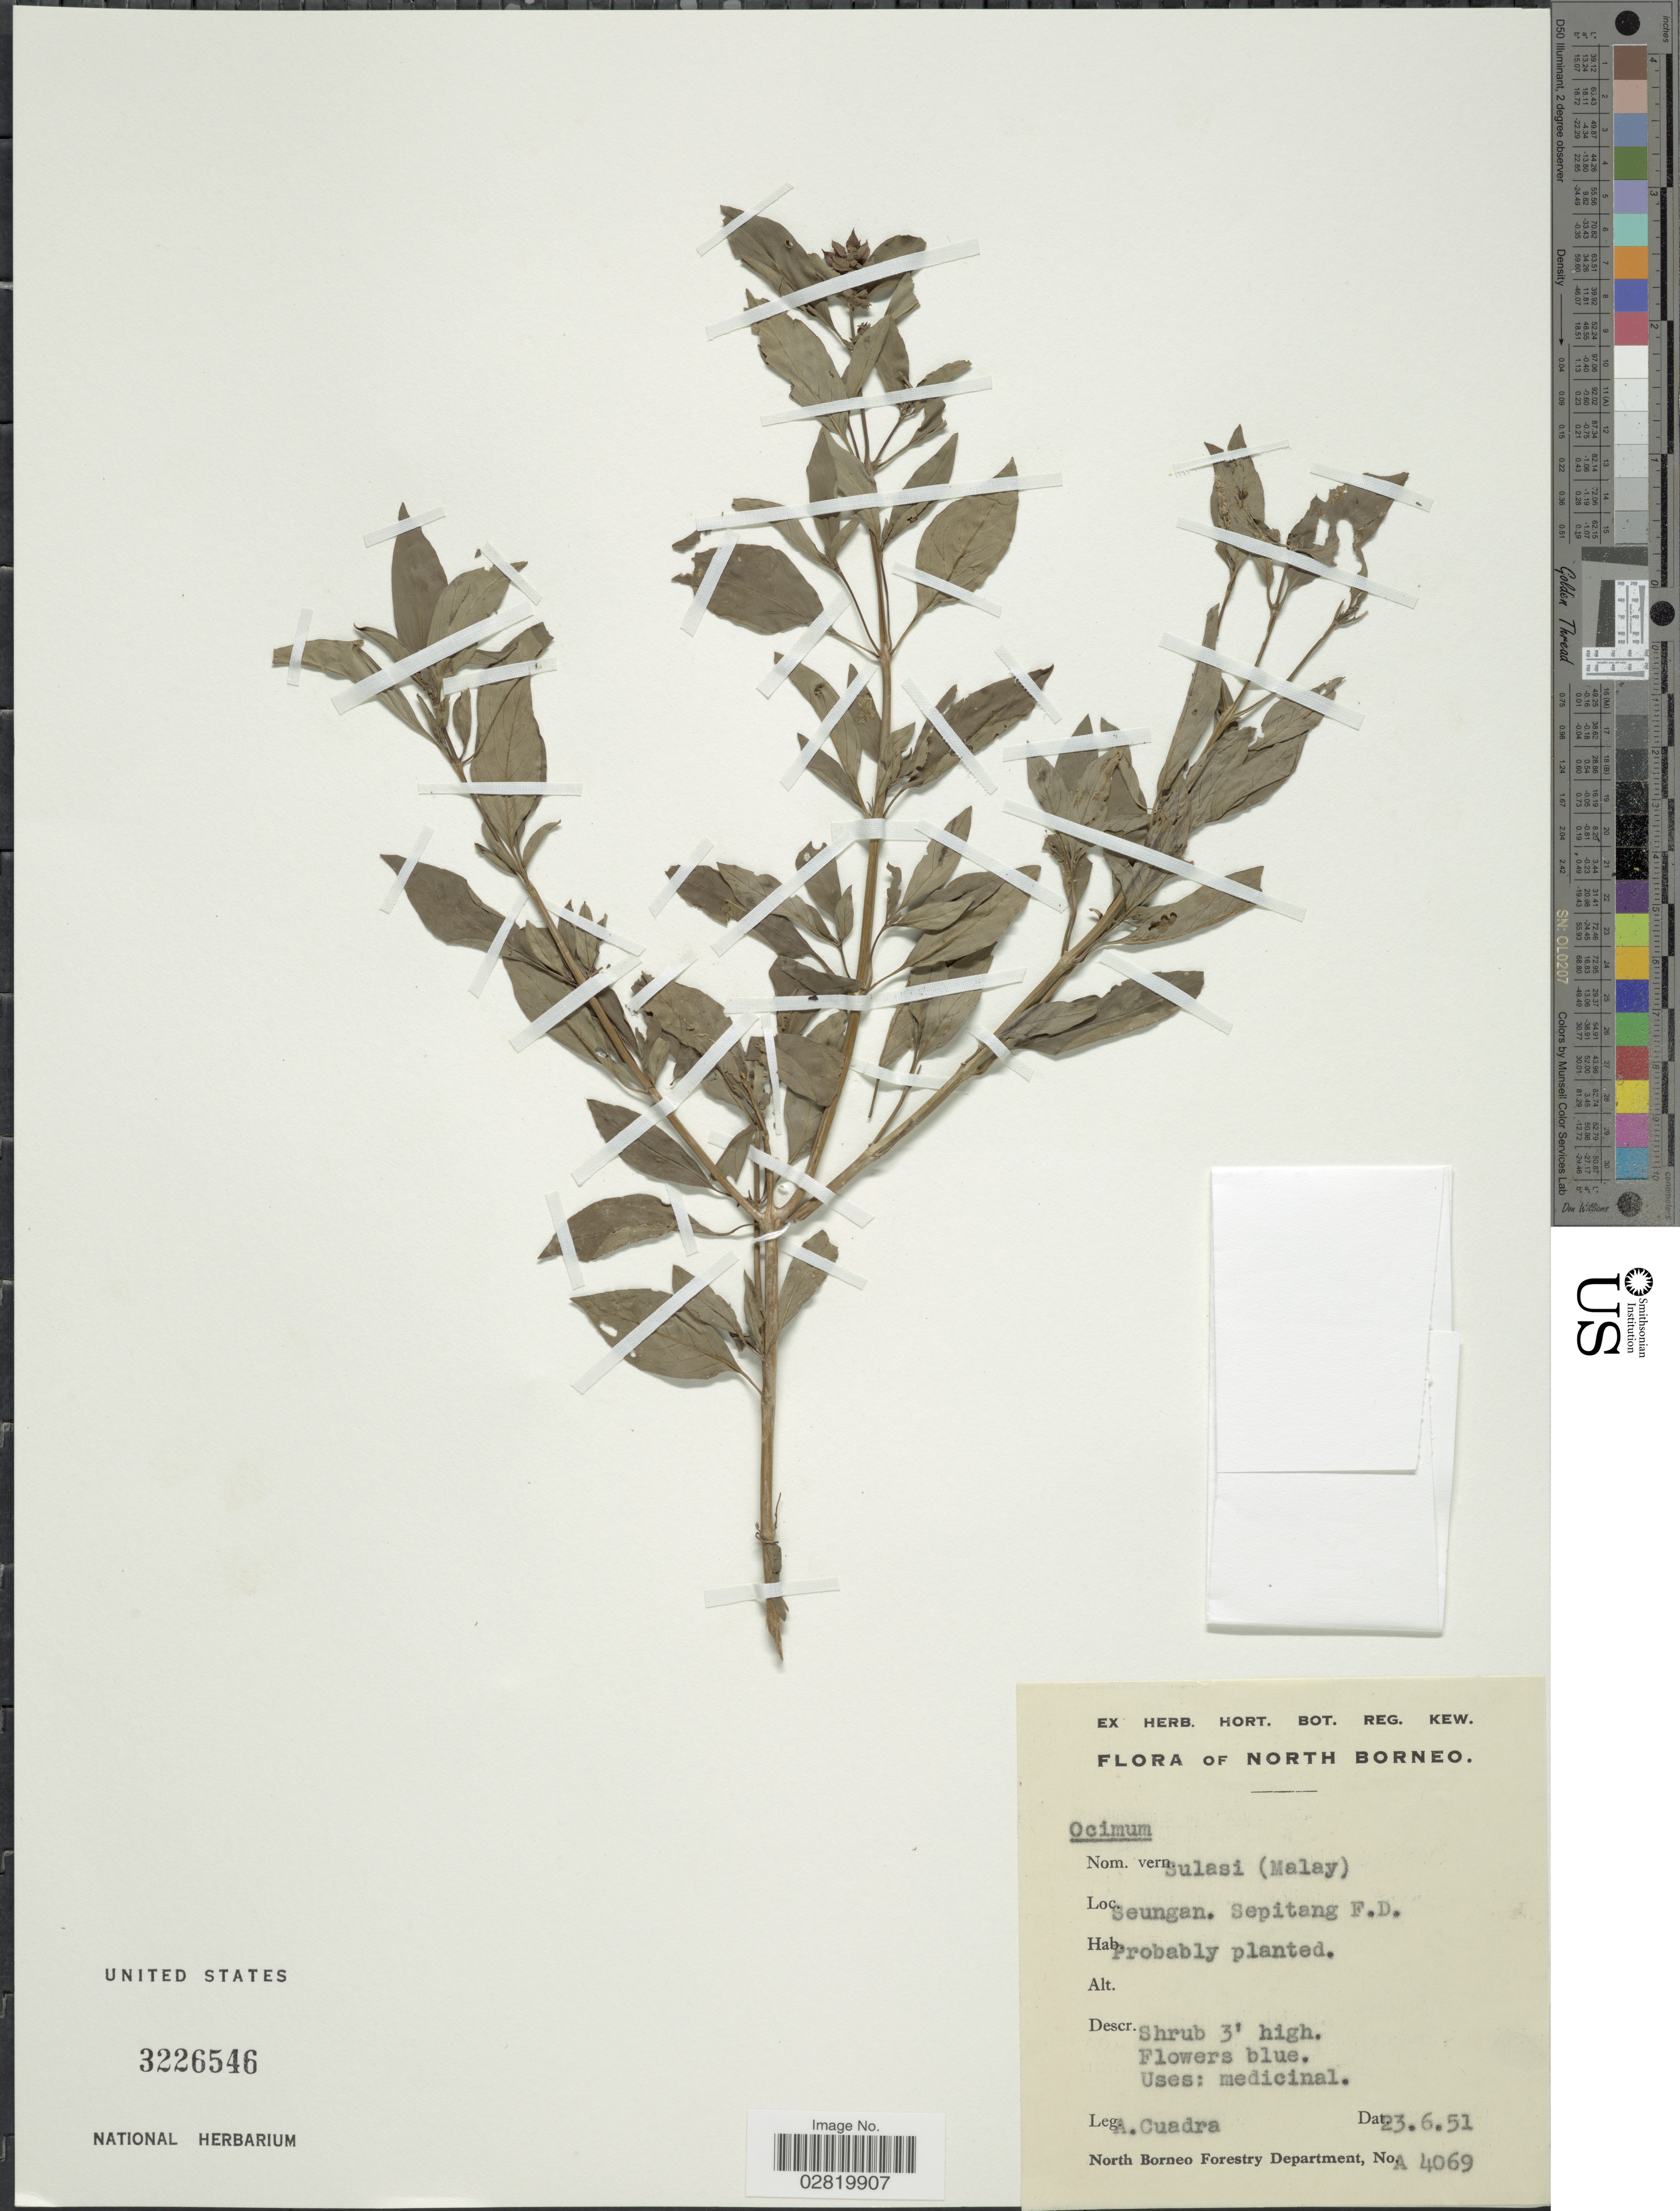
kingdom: Plantae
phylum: Tracheophyta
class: Magnoliopsida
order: Lamiales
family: Lamiaceae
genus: Ocimum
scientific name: Ocimum sp.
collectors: A. Cuadra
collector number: A4069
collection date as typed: Transcribed d/m/y: 23/6/51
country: Malaysia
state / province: Sabah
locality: North Borneo, Seungan, Sepitang F.D.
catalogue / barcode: US 3226546